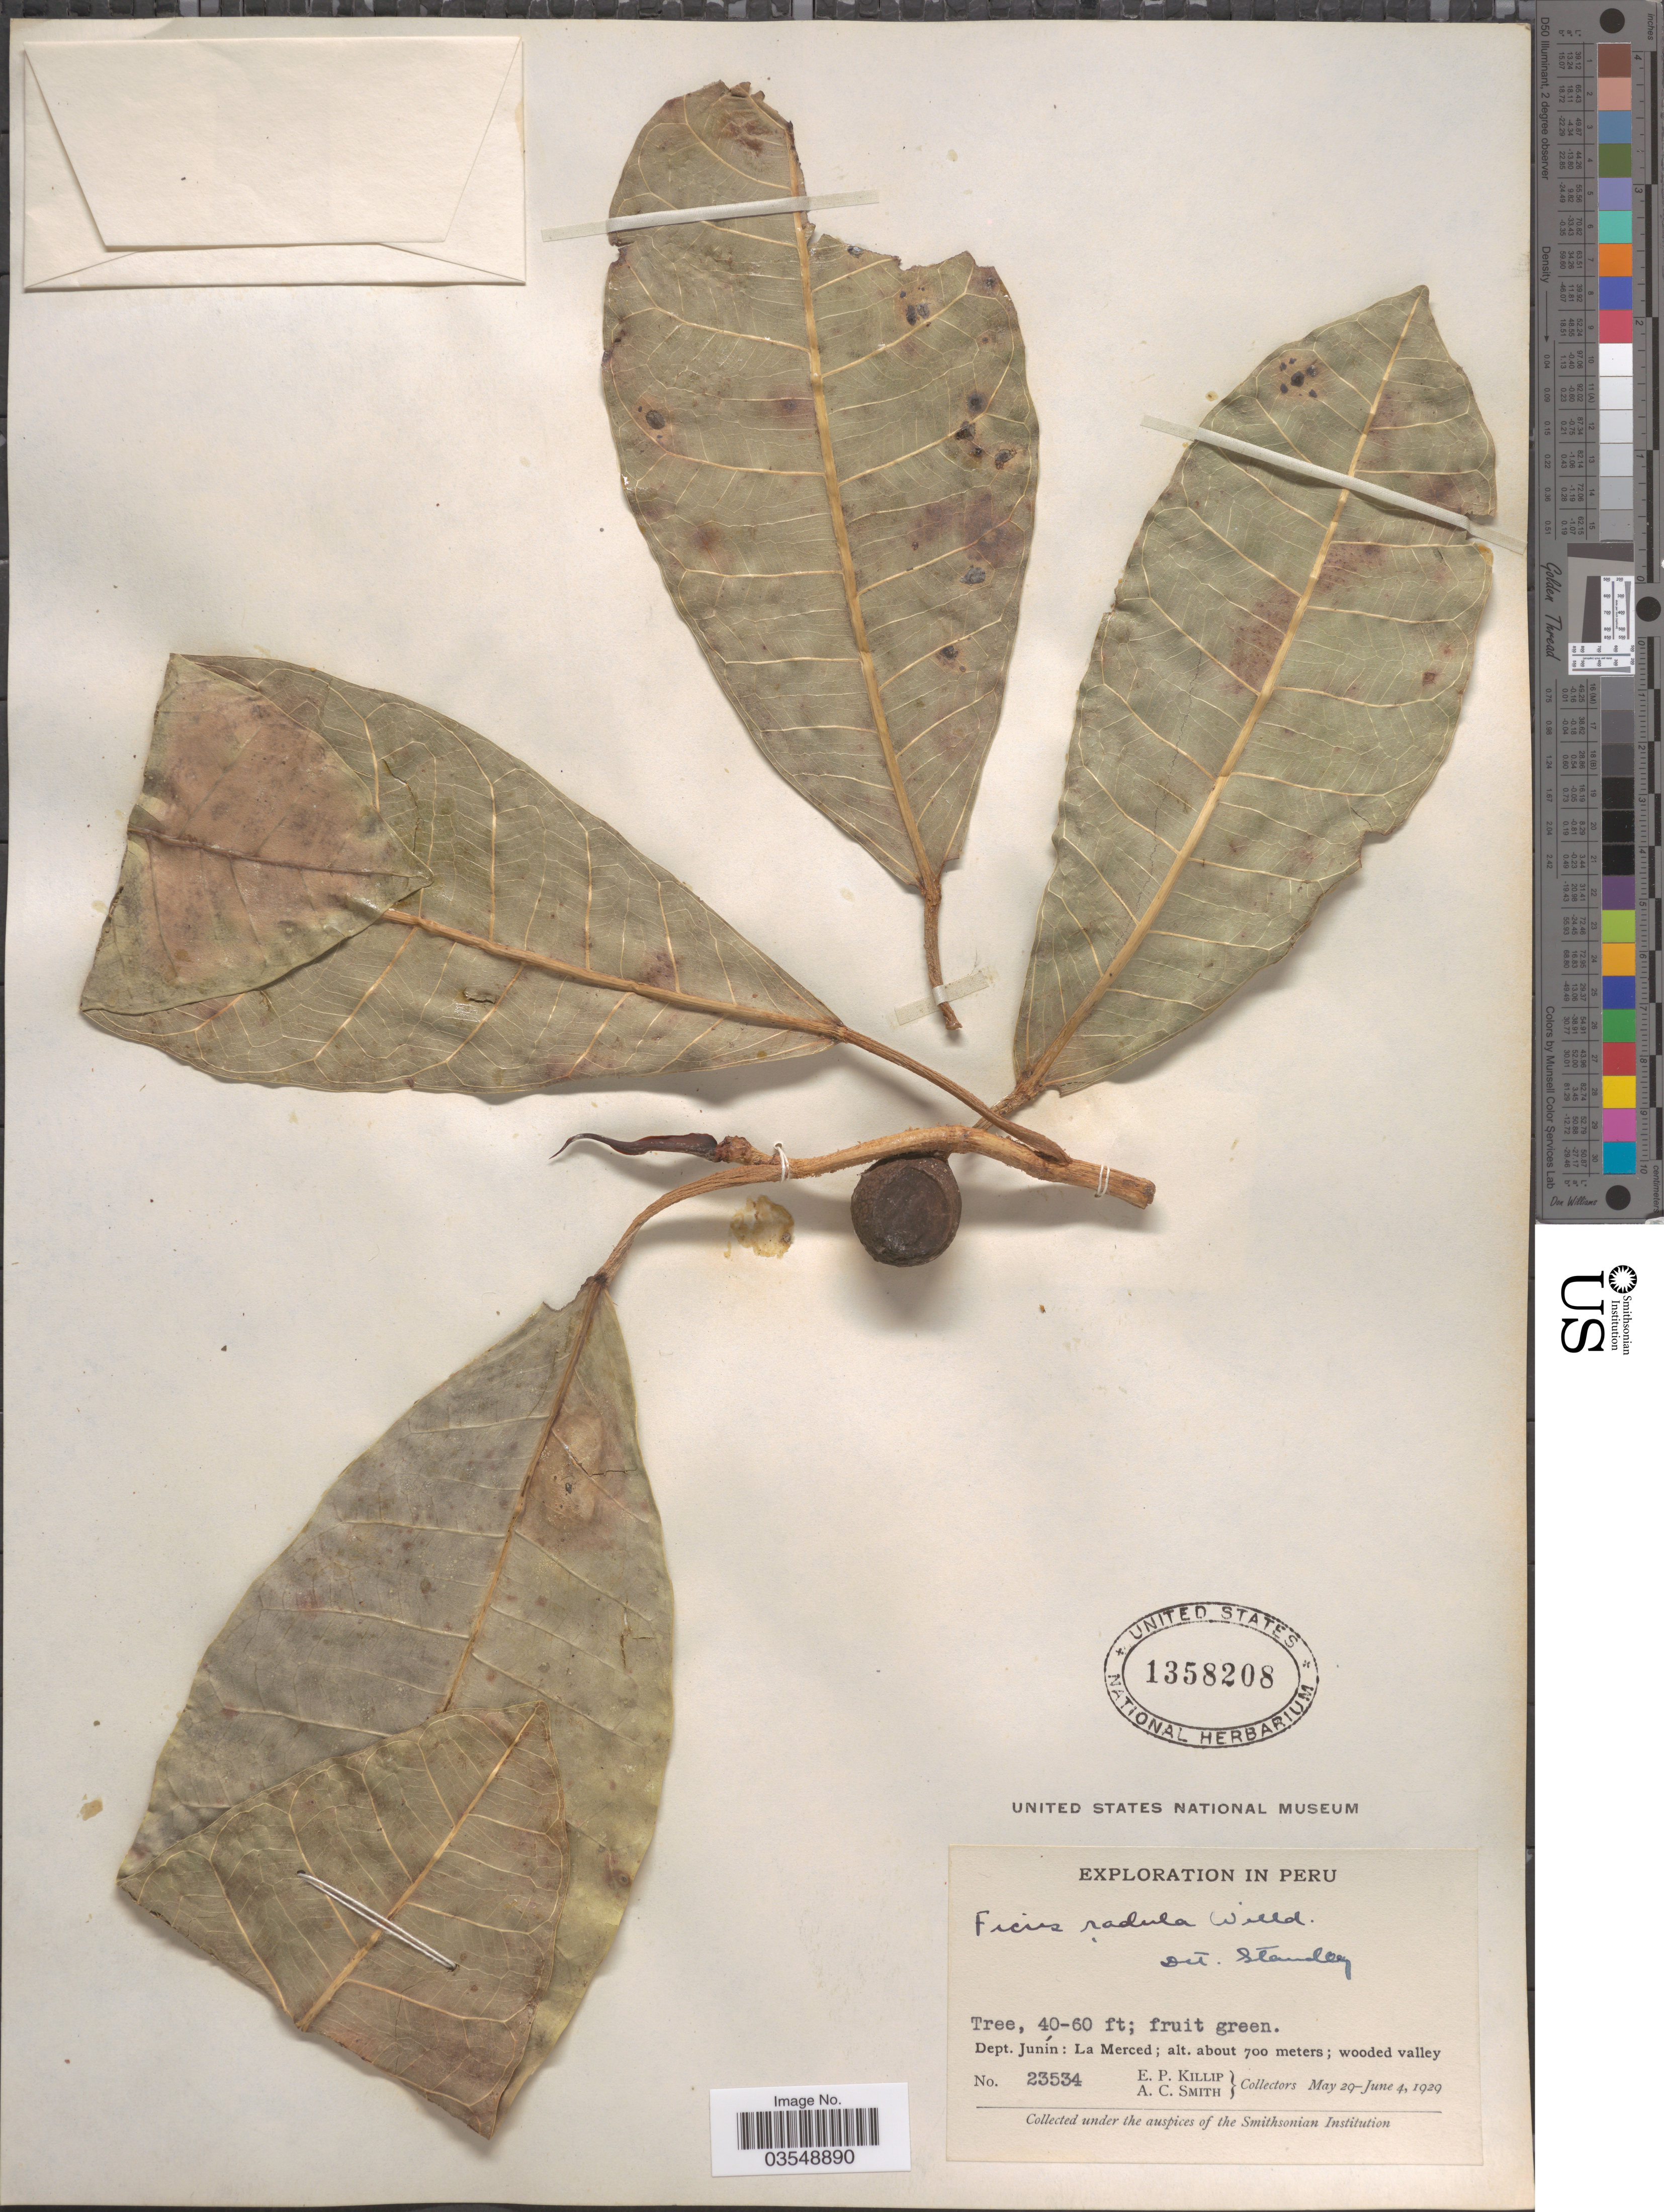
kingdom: Plantae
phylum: Tracheophyta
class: Magnoliopsida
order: Rosales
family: Moraceae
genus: Ficus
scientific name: Ficus radula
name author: Humb. & Bonpl. ex Willd.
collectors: E. P. Killip & A. C. Smith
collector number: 23534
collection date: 1929-05-29/1929-06-04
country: Peru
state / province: Junín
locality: Dept. Junín: La Merced.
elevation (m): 700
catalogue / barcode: US 1358208